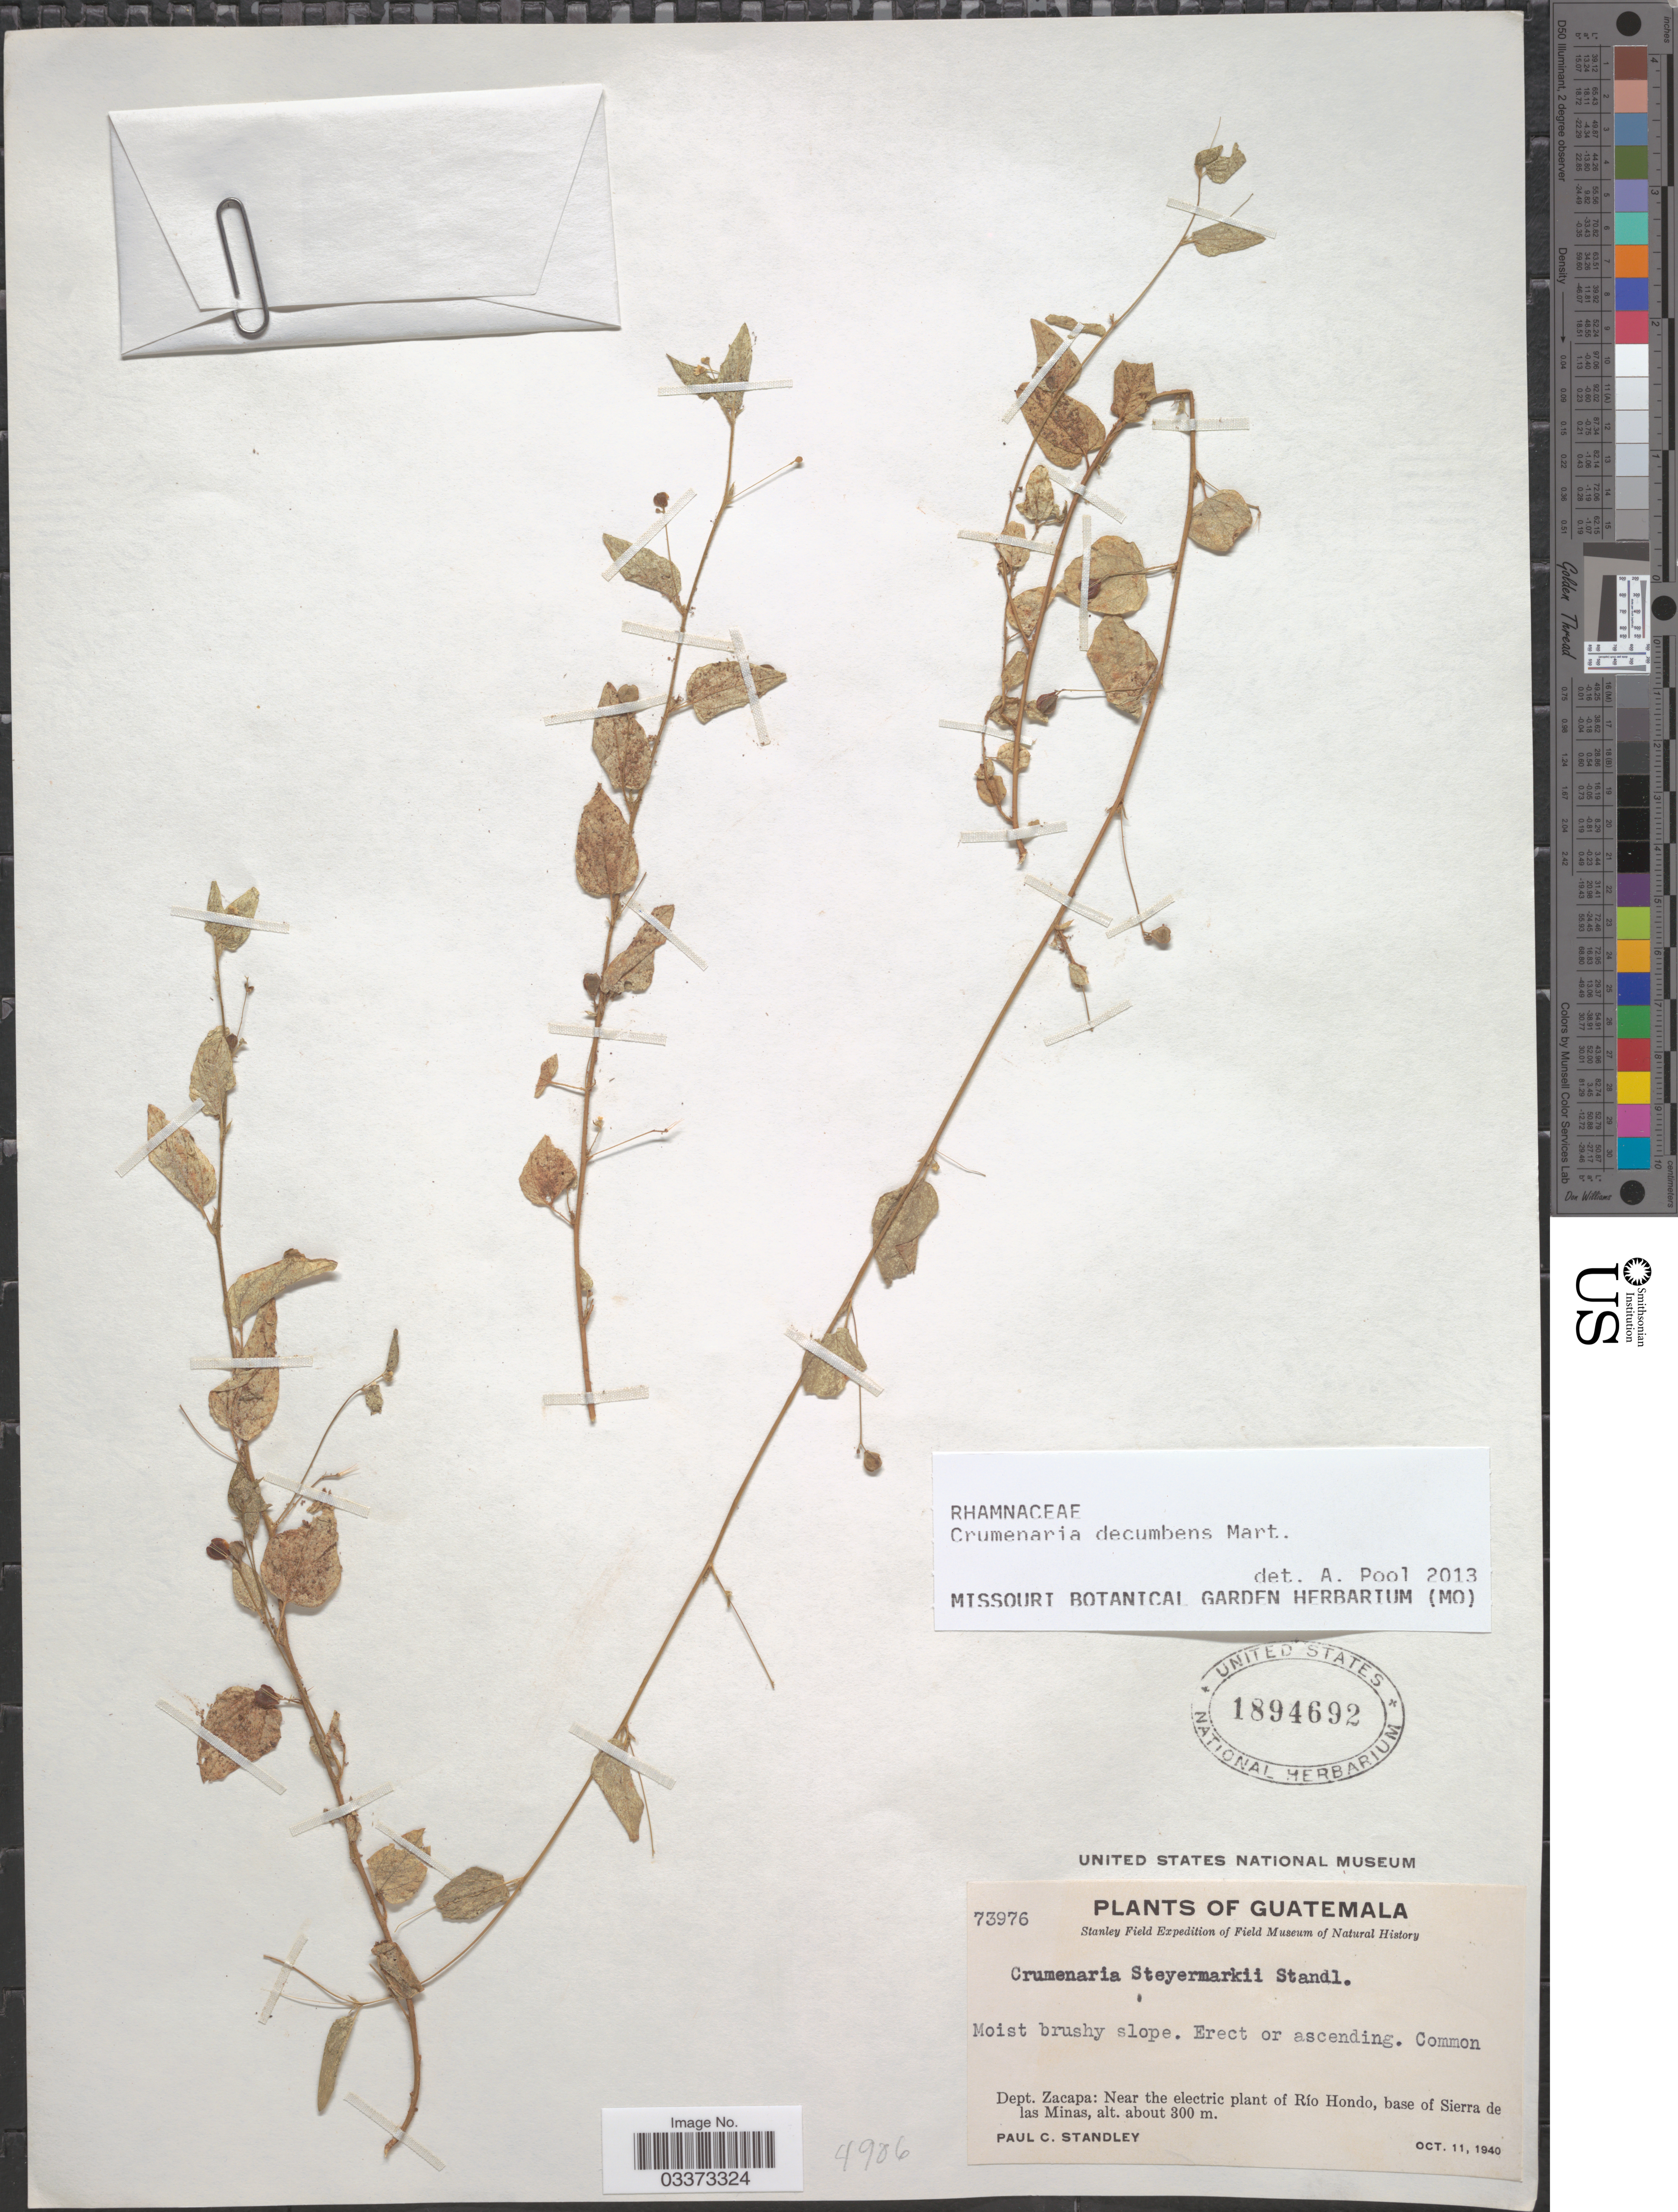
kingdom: Plantae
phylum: Tracheophyta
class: Magnoliopsida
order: Rosales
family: Rhamnaceae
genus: Crumenaria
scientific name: Crumenaria decumbens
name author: Mart.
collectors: P. C. Standley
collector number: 73976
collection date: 1940-10-11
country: Guatemala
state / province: Zacapa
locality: Dept. Zacapa: Near the electric plant of Río Hondo, base of Sierra de las Minas.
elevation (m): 300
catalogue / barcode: US 1894692